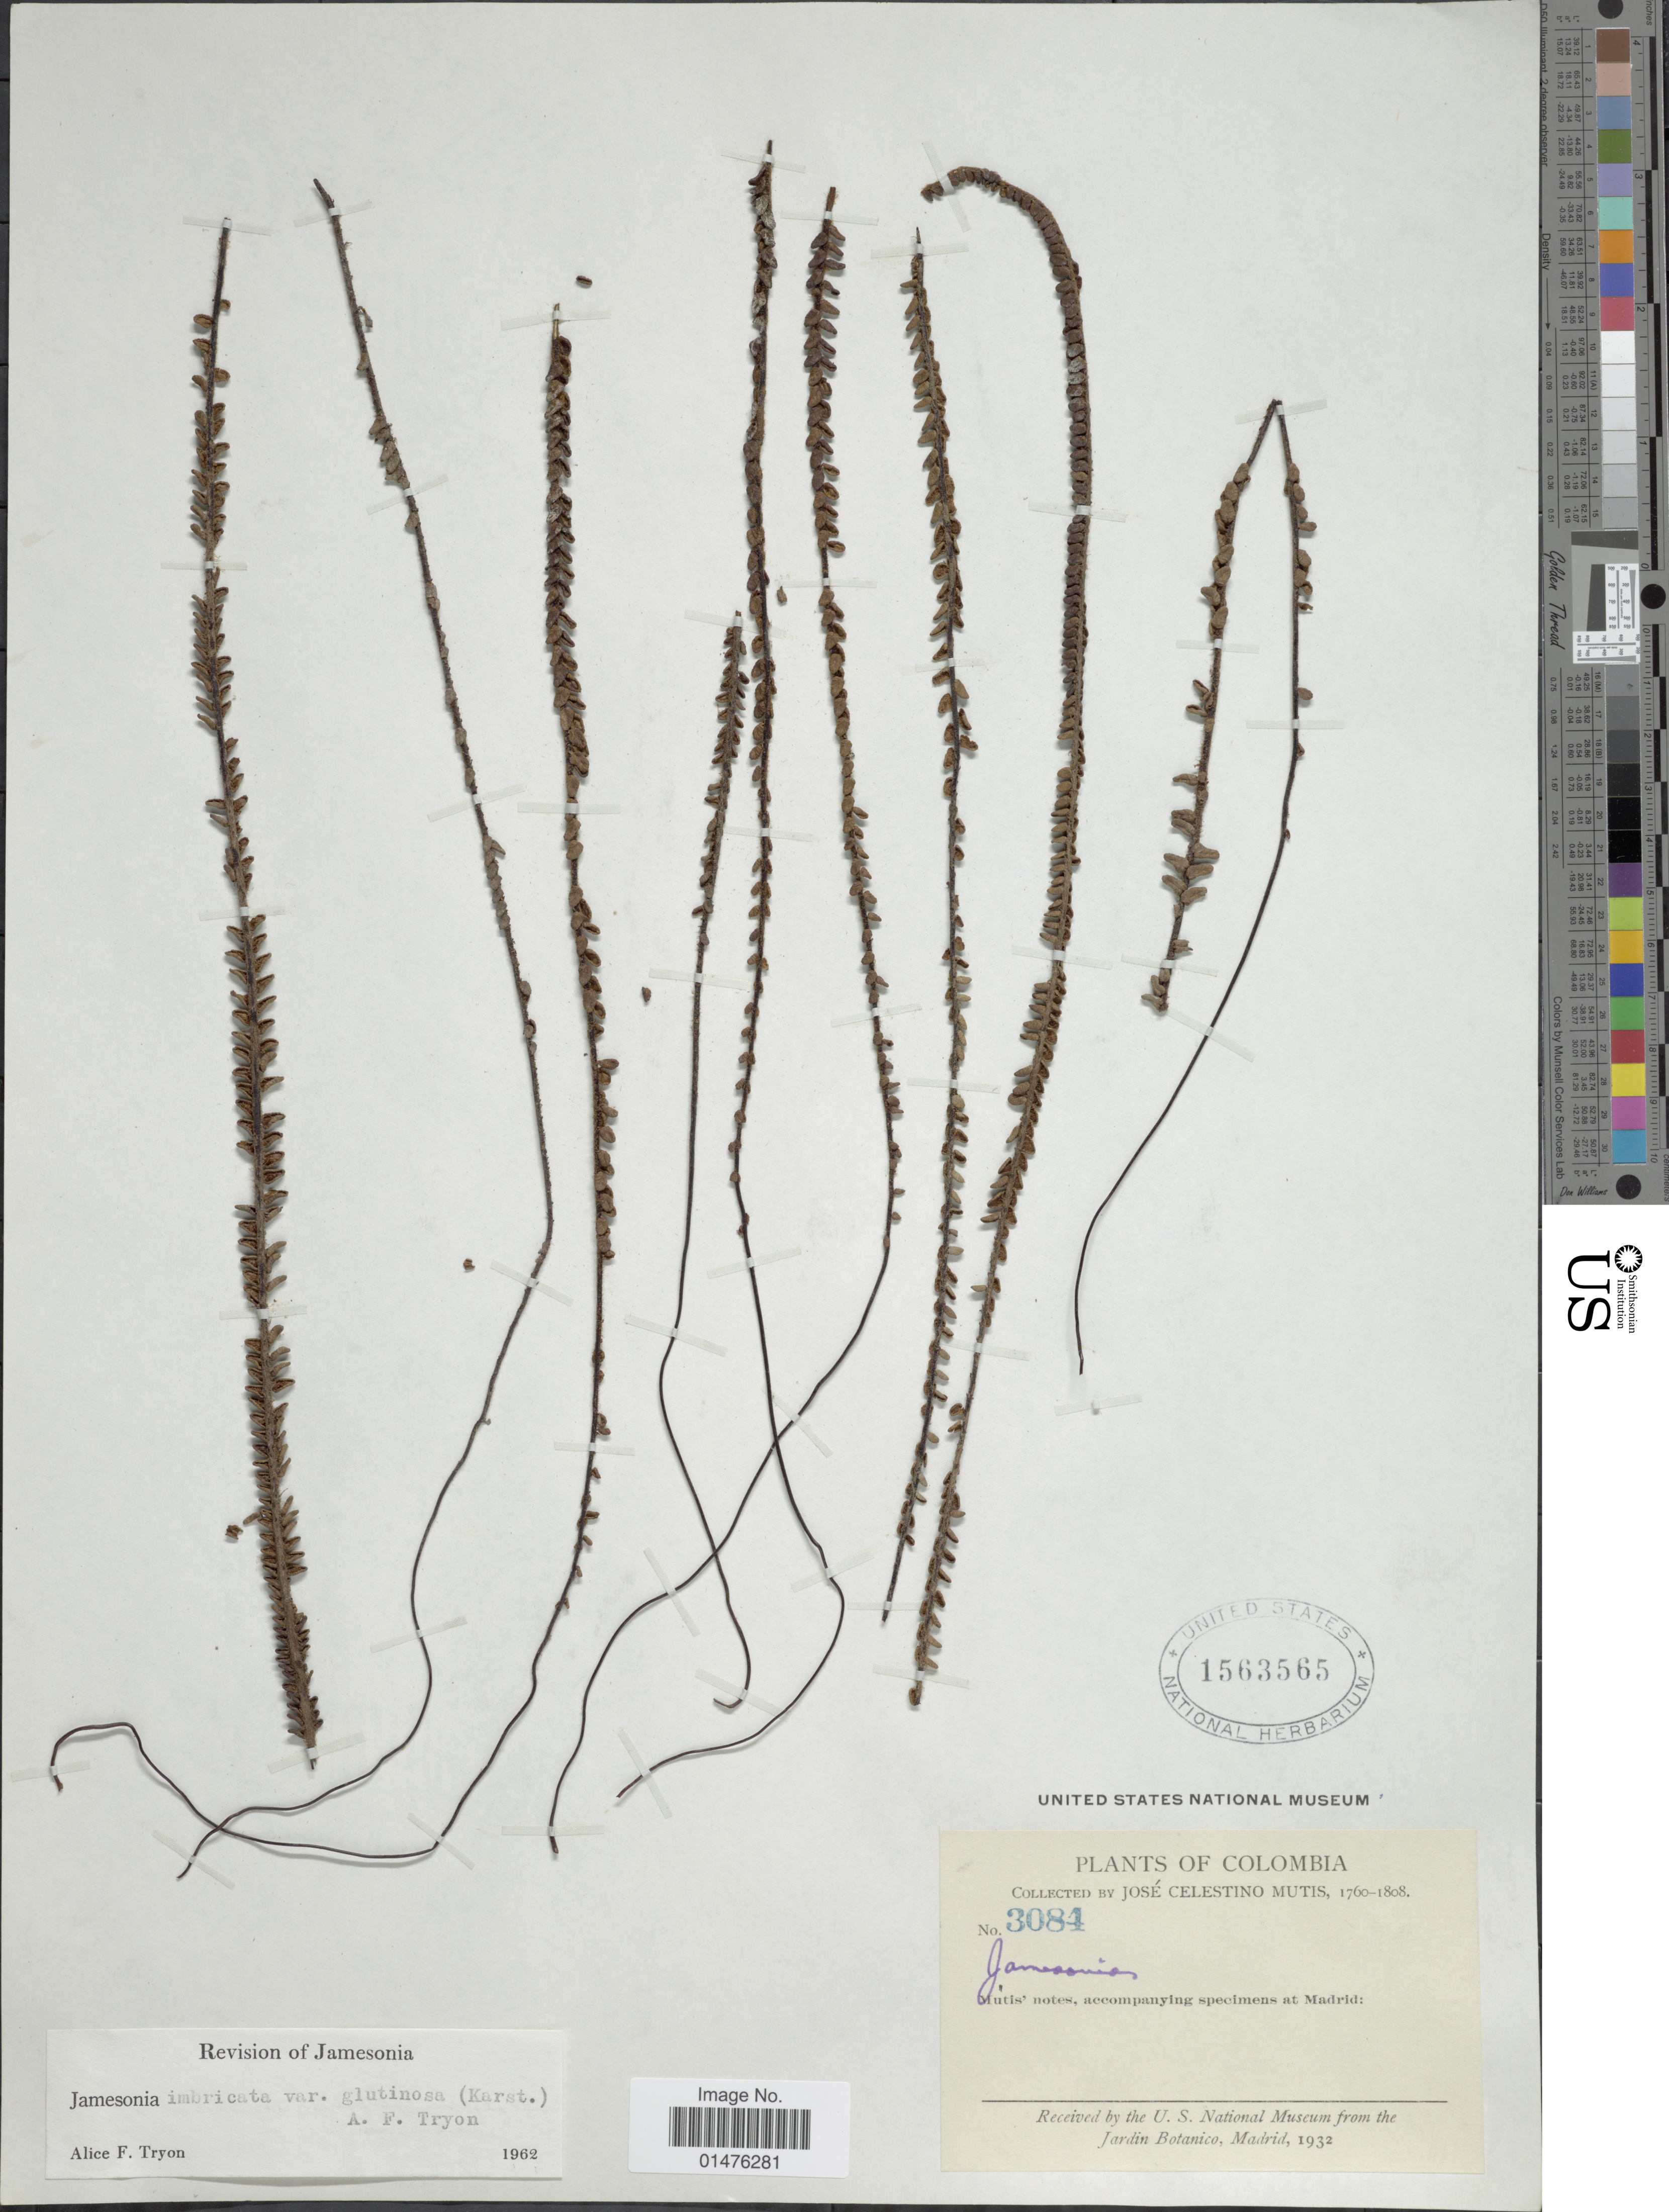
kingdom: Plantae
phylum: Tracheophyta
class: Polypodiopsida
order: Polypodiales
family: Pteridaceae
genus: Jamesonia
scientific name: Jamesonia imbricata var. glutinosa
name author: (H. Karst.) A.F. Tryon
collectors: J. C. B. Mutis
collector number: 3084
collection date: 1760/1808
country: Colombia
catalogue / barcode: US 1563565